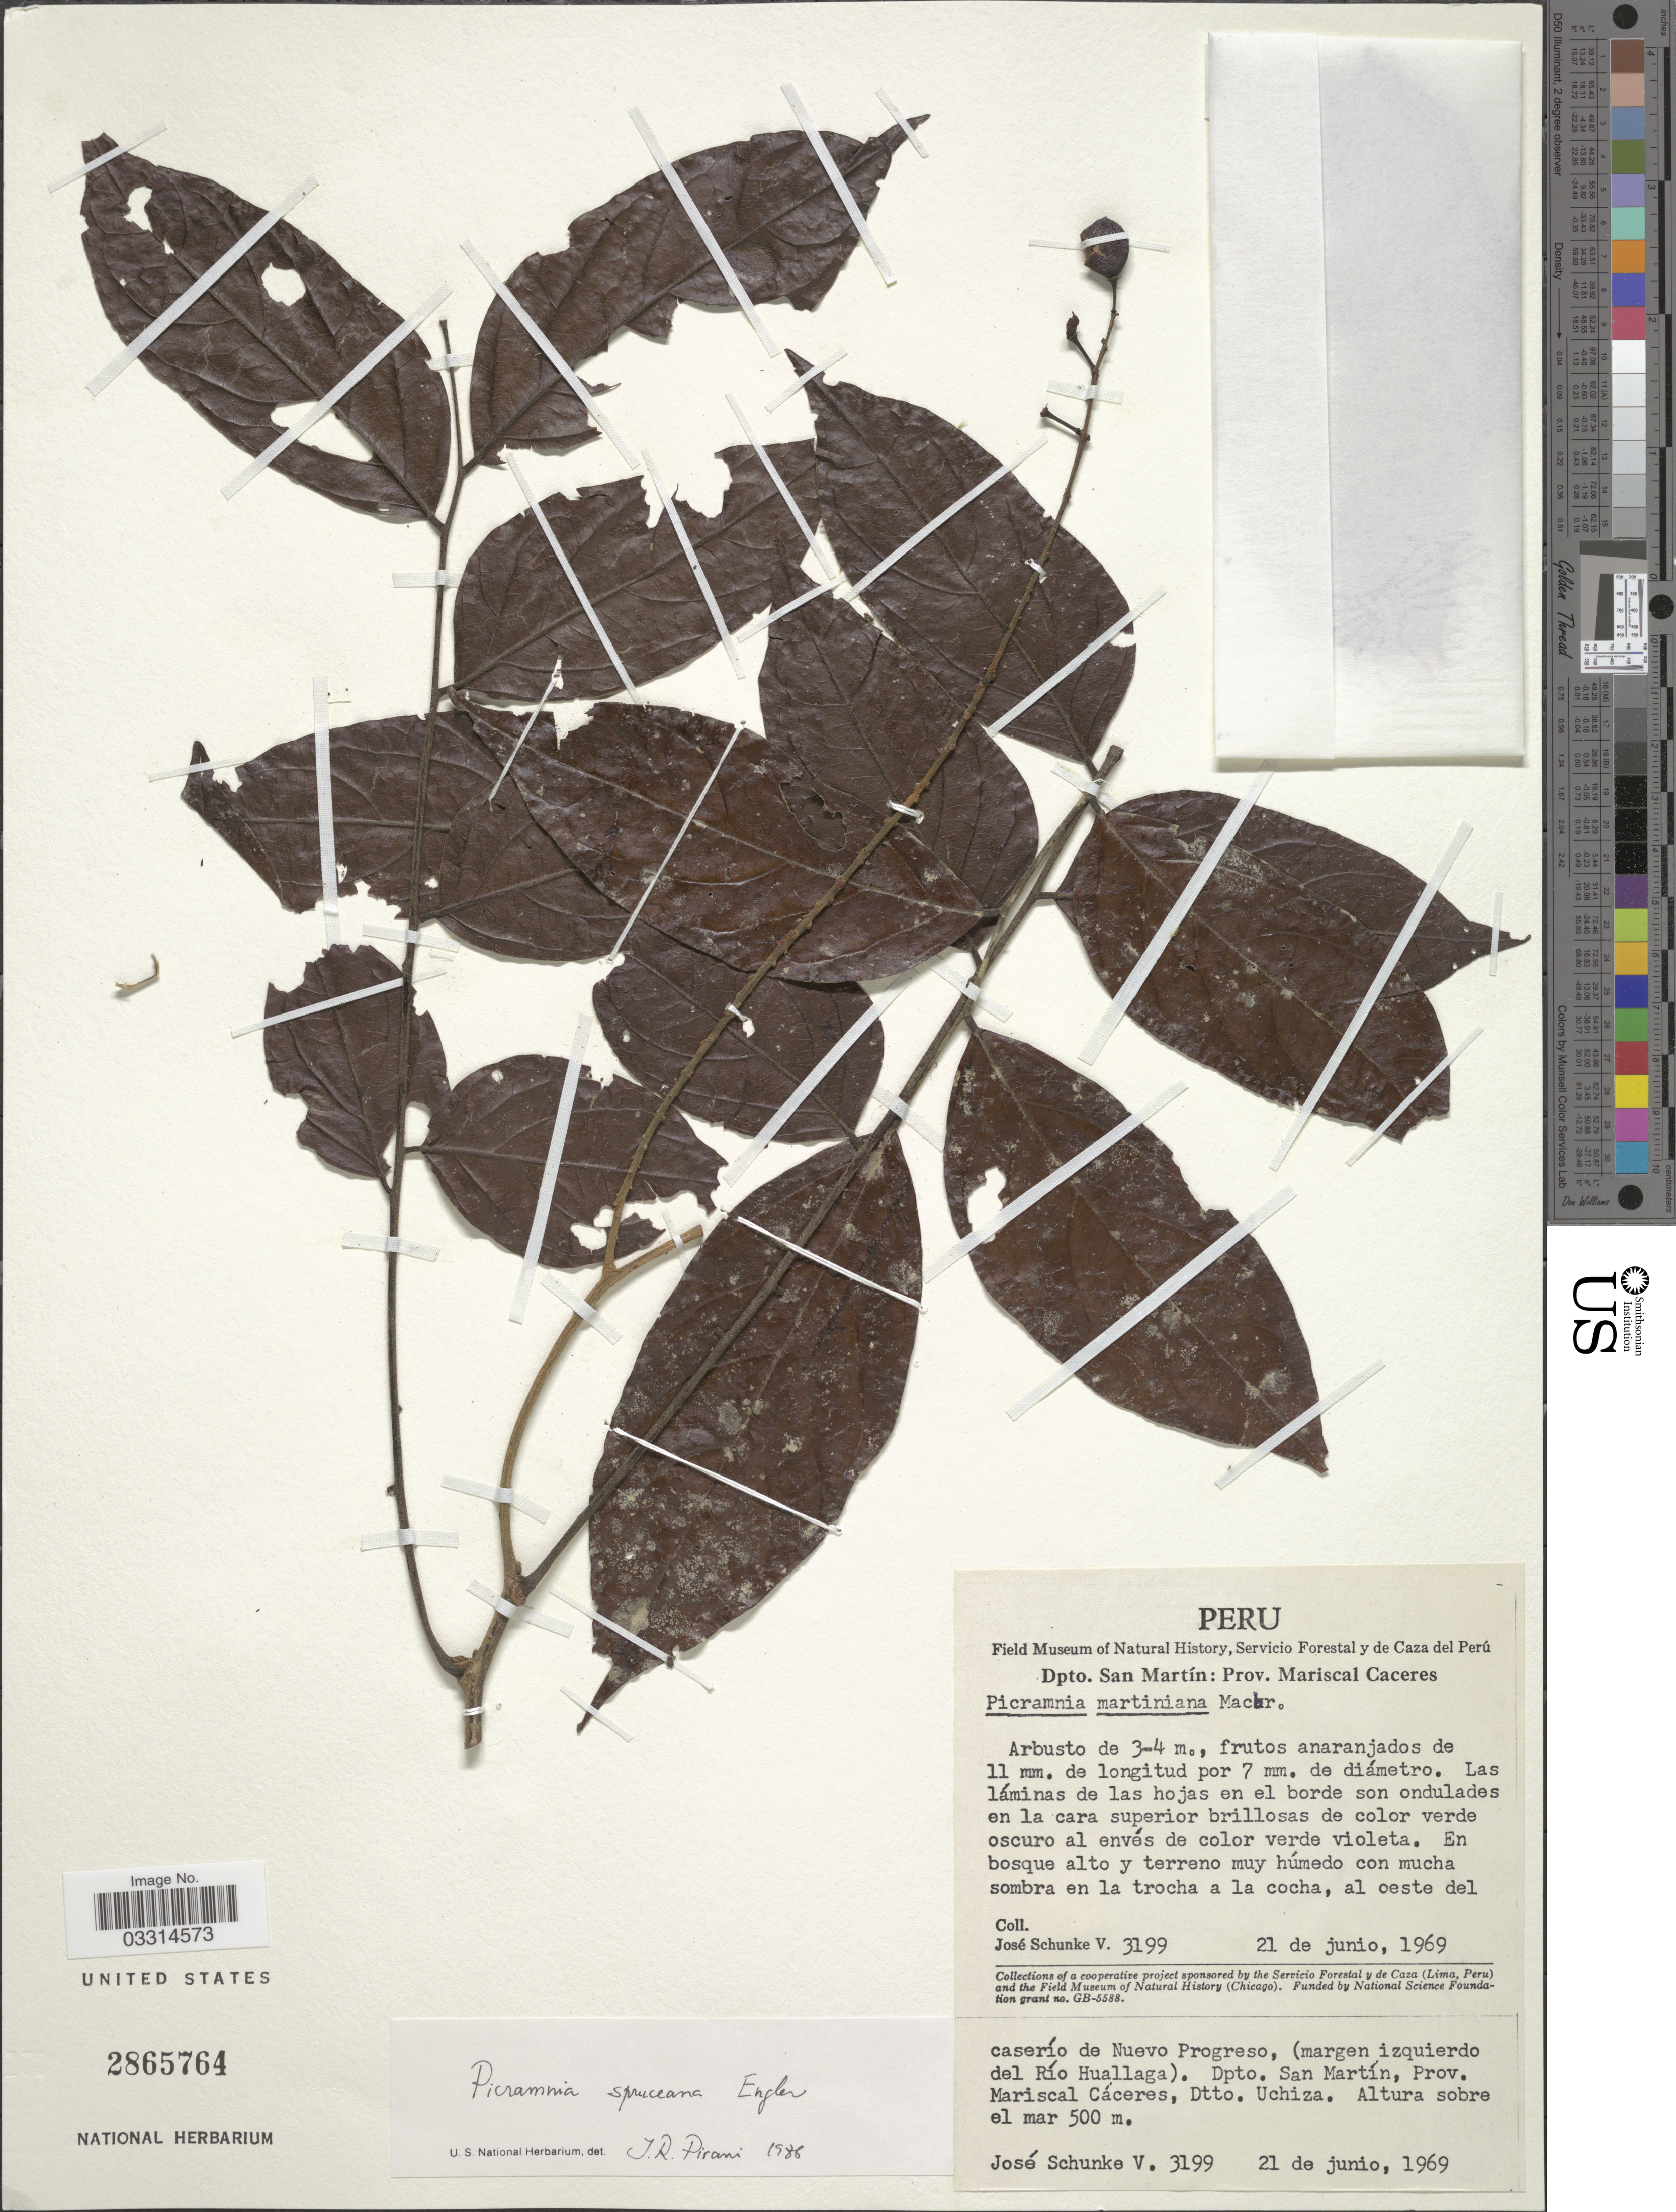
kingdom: Plantae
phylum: Tracheophyta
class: Magnoliopsida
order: Picramniales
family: Picramniaceae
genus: Picramnia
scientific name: Picramnia sellowii subsp. spruceana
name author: (Engl.) Pirani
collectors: J. Schunke Vigo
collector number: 3199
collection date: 1969-06-21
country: Peru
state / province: San Martín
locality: Dpto. San Martín: Prov. Mariscal Caceres. Al oeste del caserío de Nuevo Progreso, (margen izquierdo del Río Huallaga). Dpto. San Martín, Prov. Mariscal Cáceres. Dtto. Uchiza.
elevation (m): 500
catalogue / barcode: US 2865764